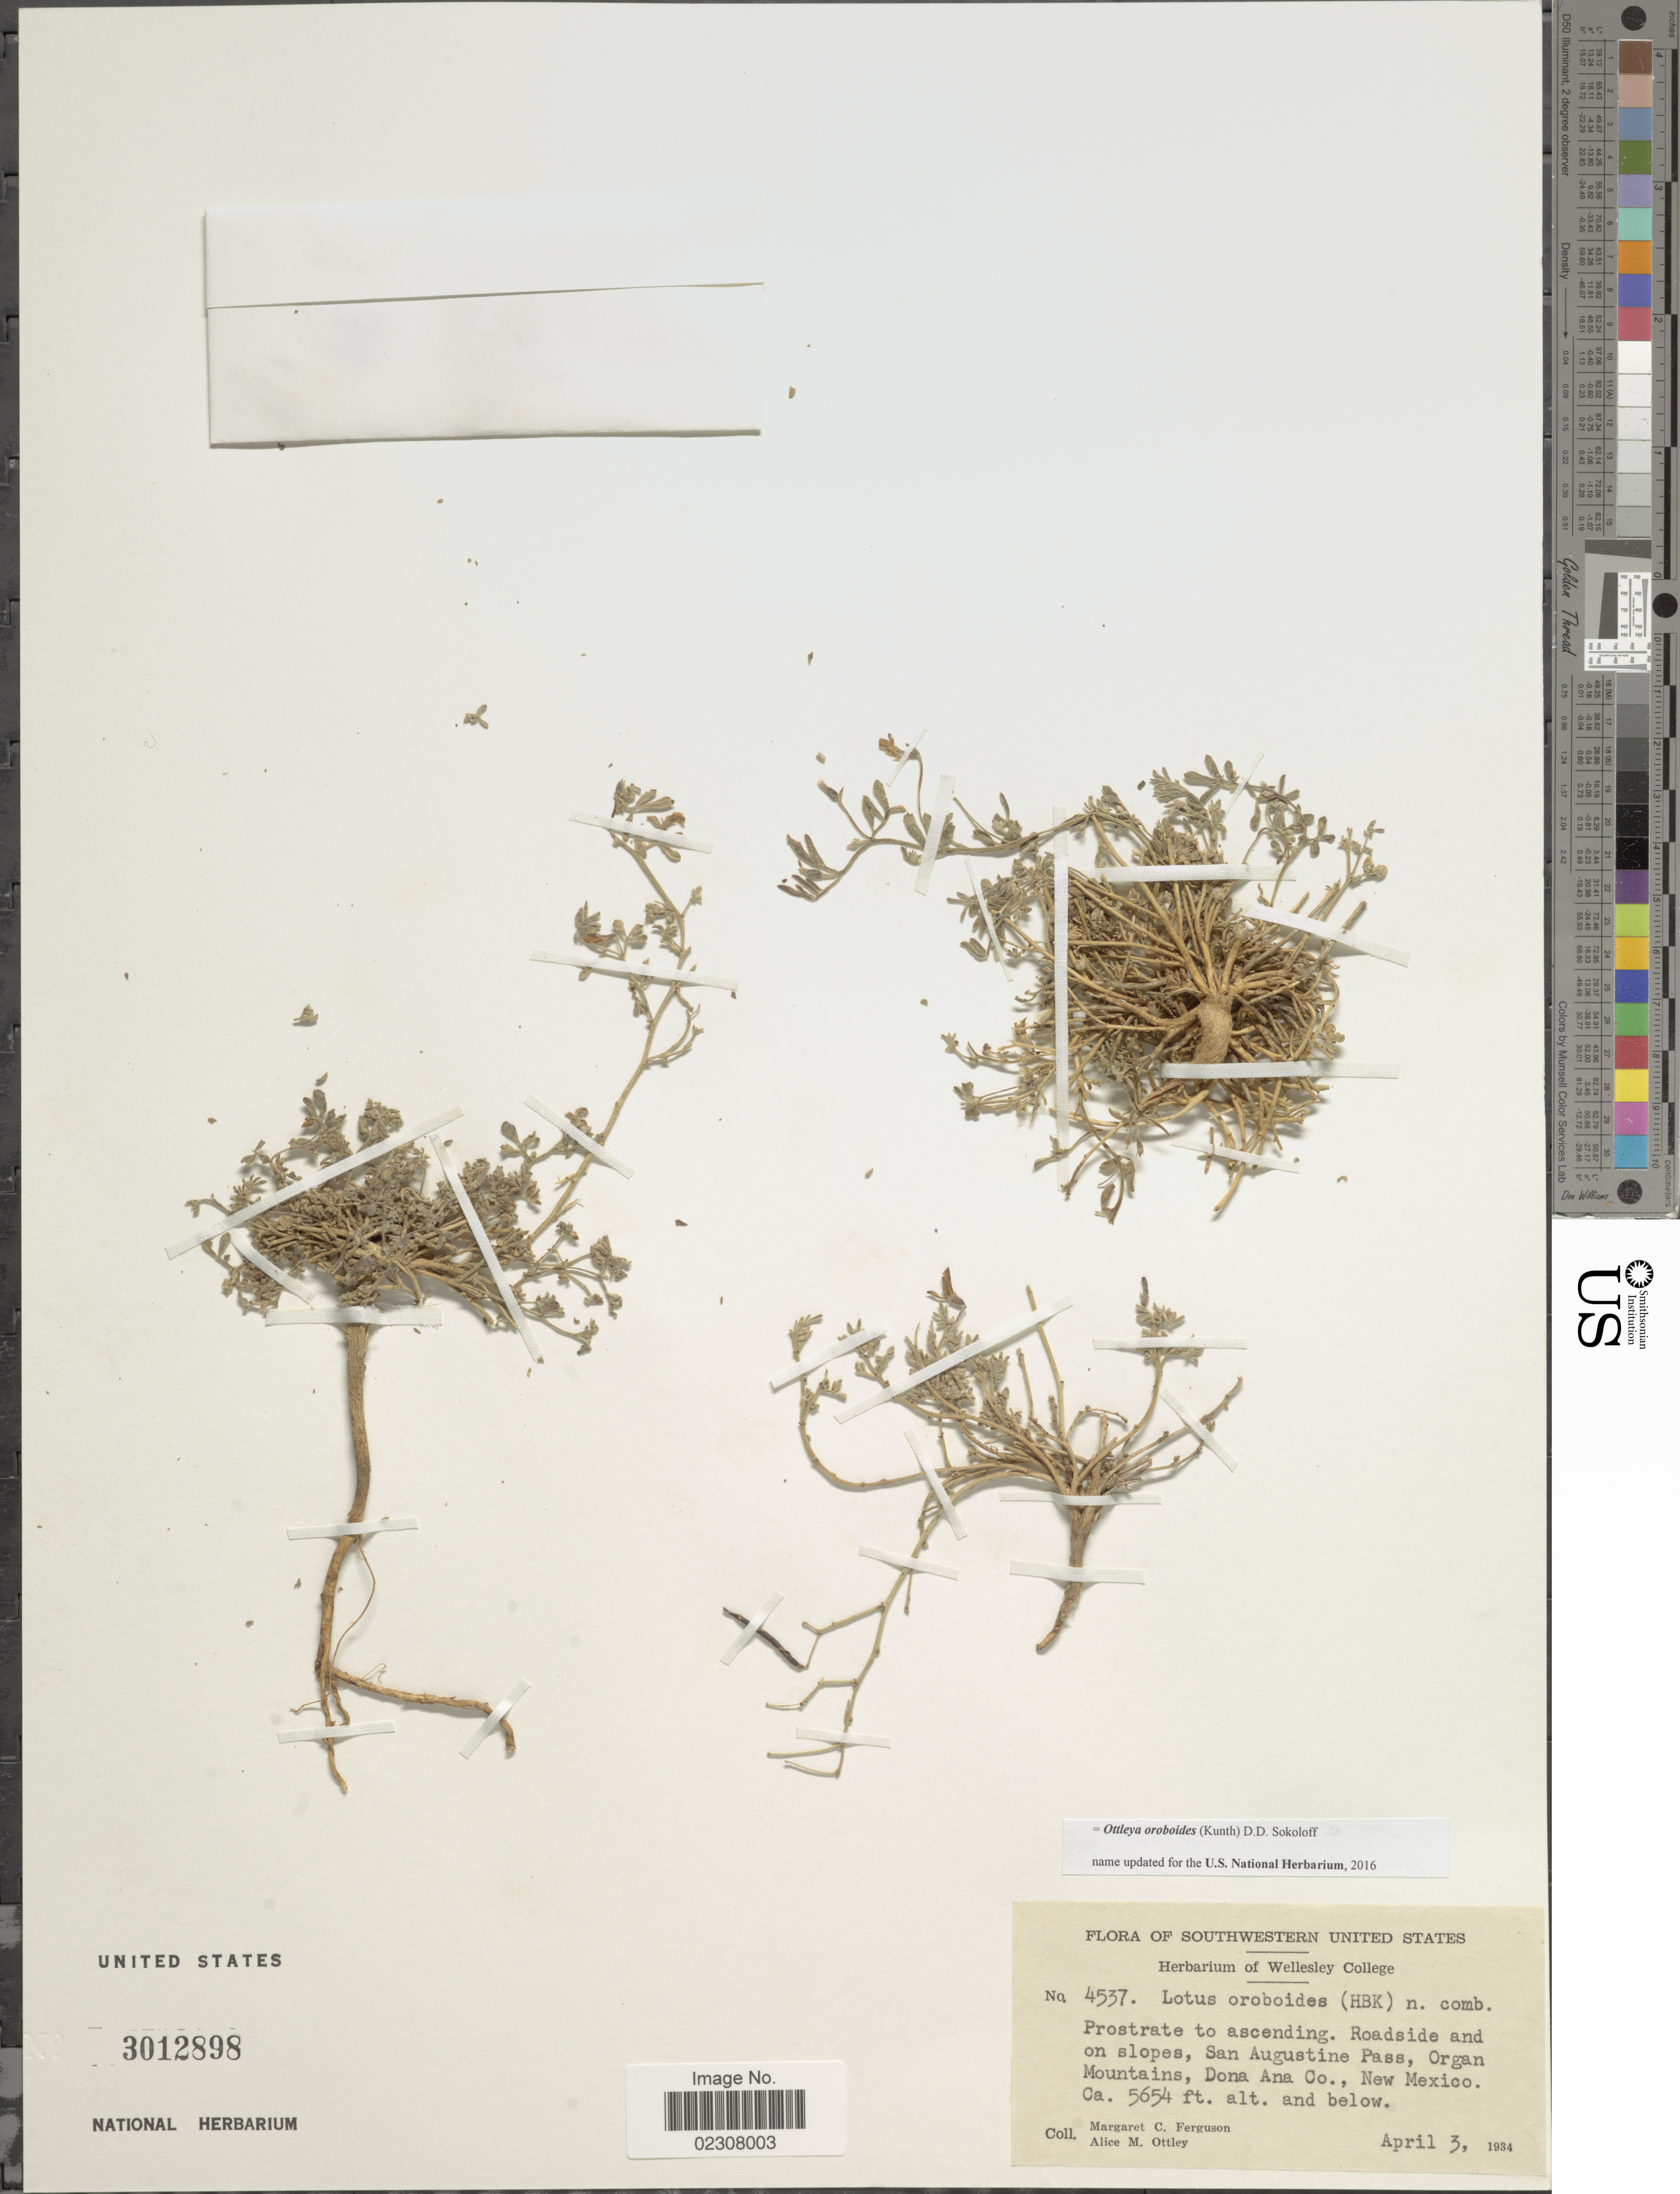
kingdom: Plantae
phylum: Tracheophyta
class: Magnoliopsida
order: Fabales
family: Fabaceae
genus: Ottleya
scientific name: Ottleya oroboides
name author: (Kunth) D.D. Sokoloff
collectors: M. Ferguson & A. M. Ottley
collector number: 4537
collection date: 1934-04-03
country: United States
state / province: New Mexico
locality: Southwestern United States, Roadside and on slopes, San Augustine Pass, Organ Mountains, Dona Ana Co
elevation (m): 1723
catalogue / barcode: US 3012898